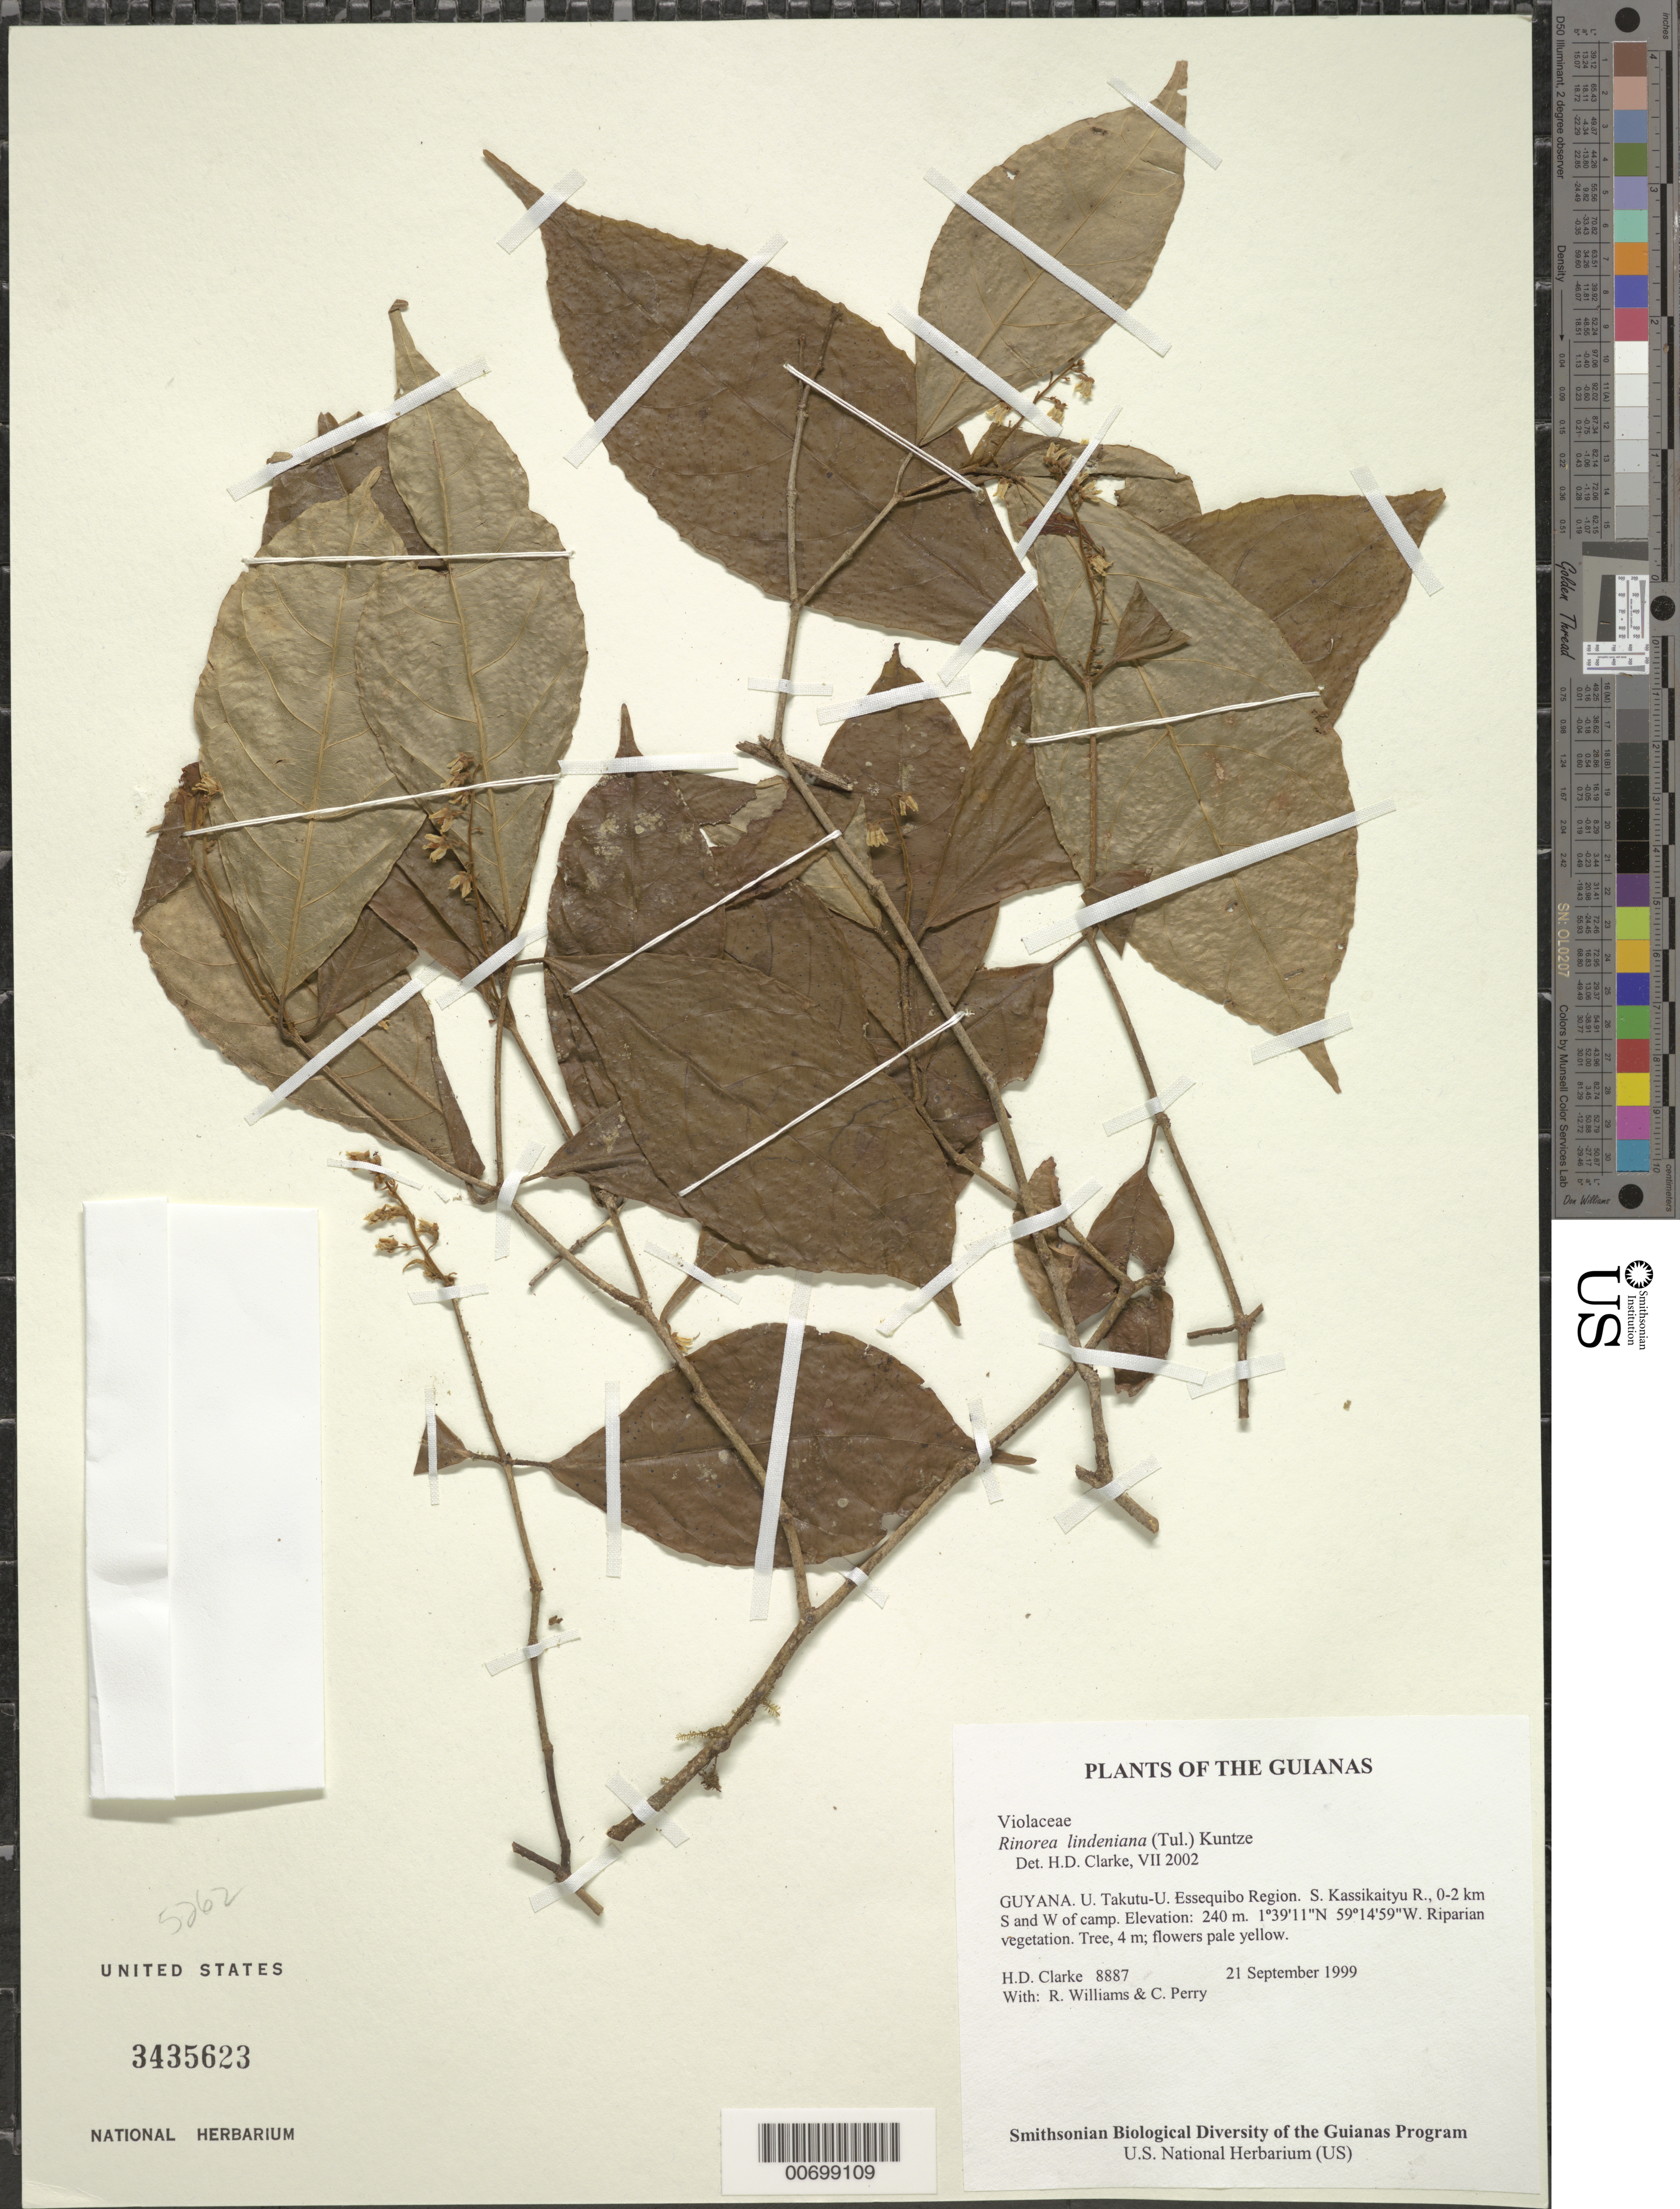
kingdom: Plantae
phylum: Tracheophyta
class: Magnoliopsida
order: Malpighiales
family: Violaceae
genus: Rinorea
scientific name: Rinorea pubiflora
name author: (Benth.) Sprague & Sandwith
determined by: Hoyos-Gomez, S. E.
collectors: H. D. Clarke, R. Williams & C. Perry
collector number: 8887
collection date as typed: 21 September 1999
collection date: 1999-09-21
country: Guyana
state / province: U. Takutu-U. Essequibo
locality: S. Kassikaityu R., 0-2 km S and W of camp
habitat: Riparian vegetation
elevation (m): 240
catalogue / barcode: US 3435623